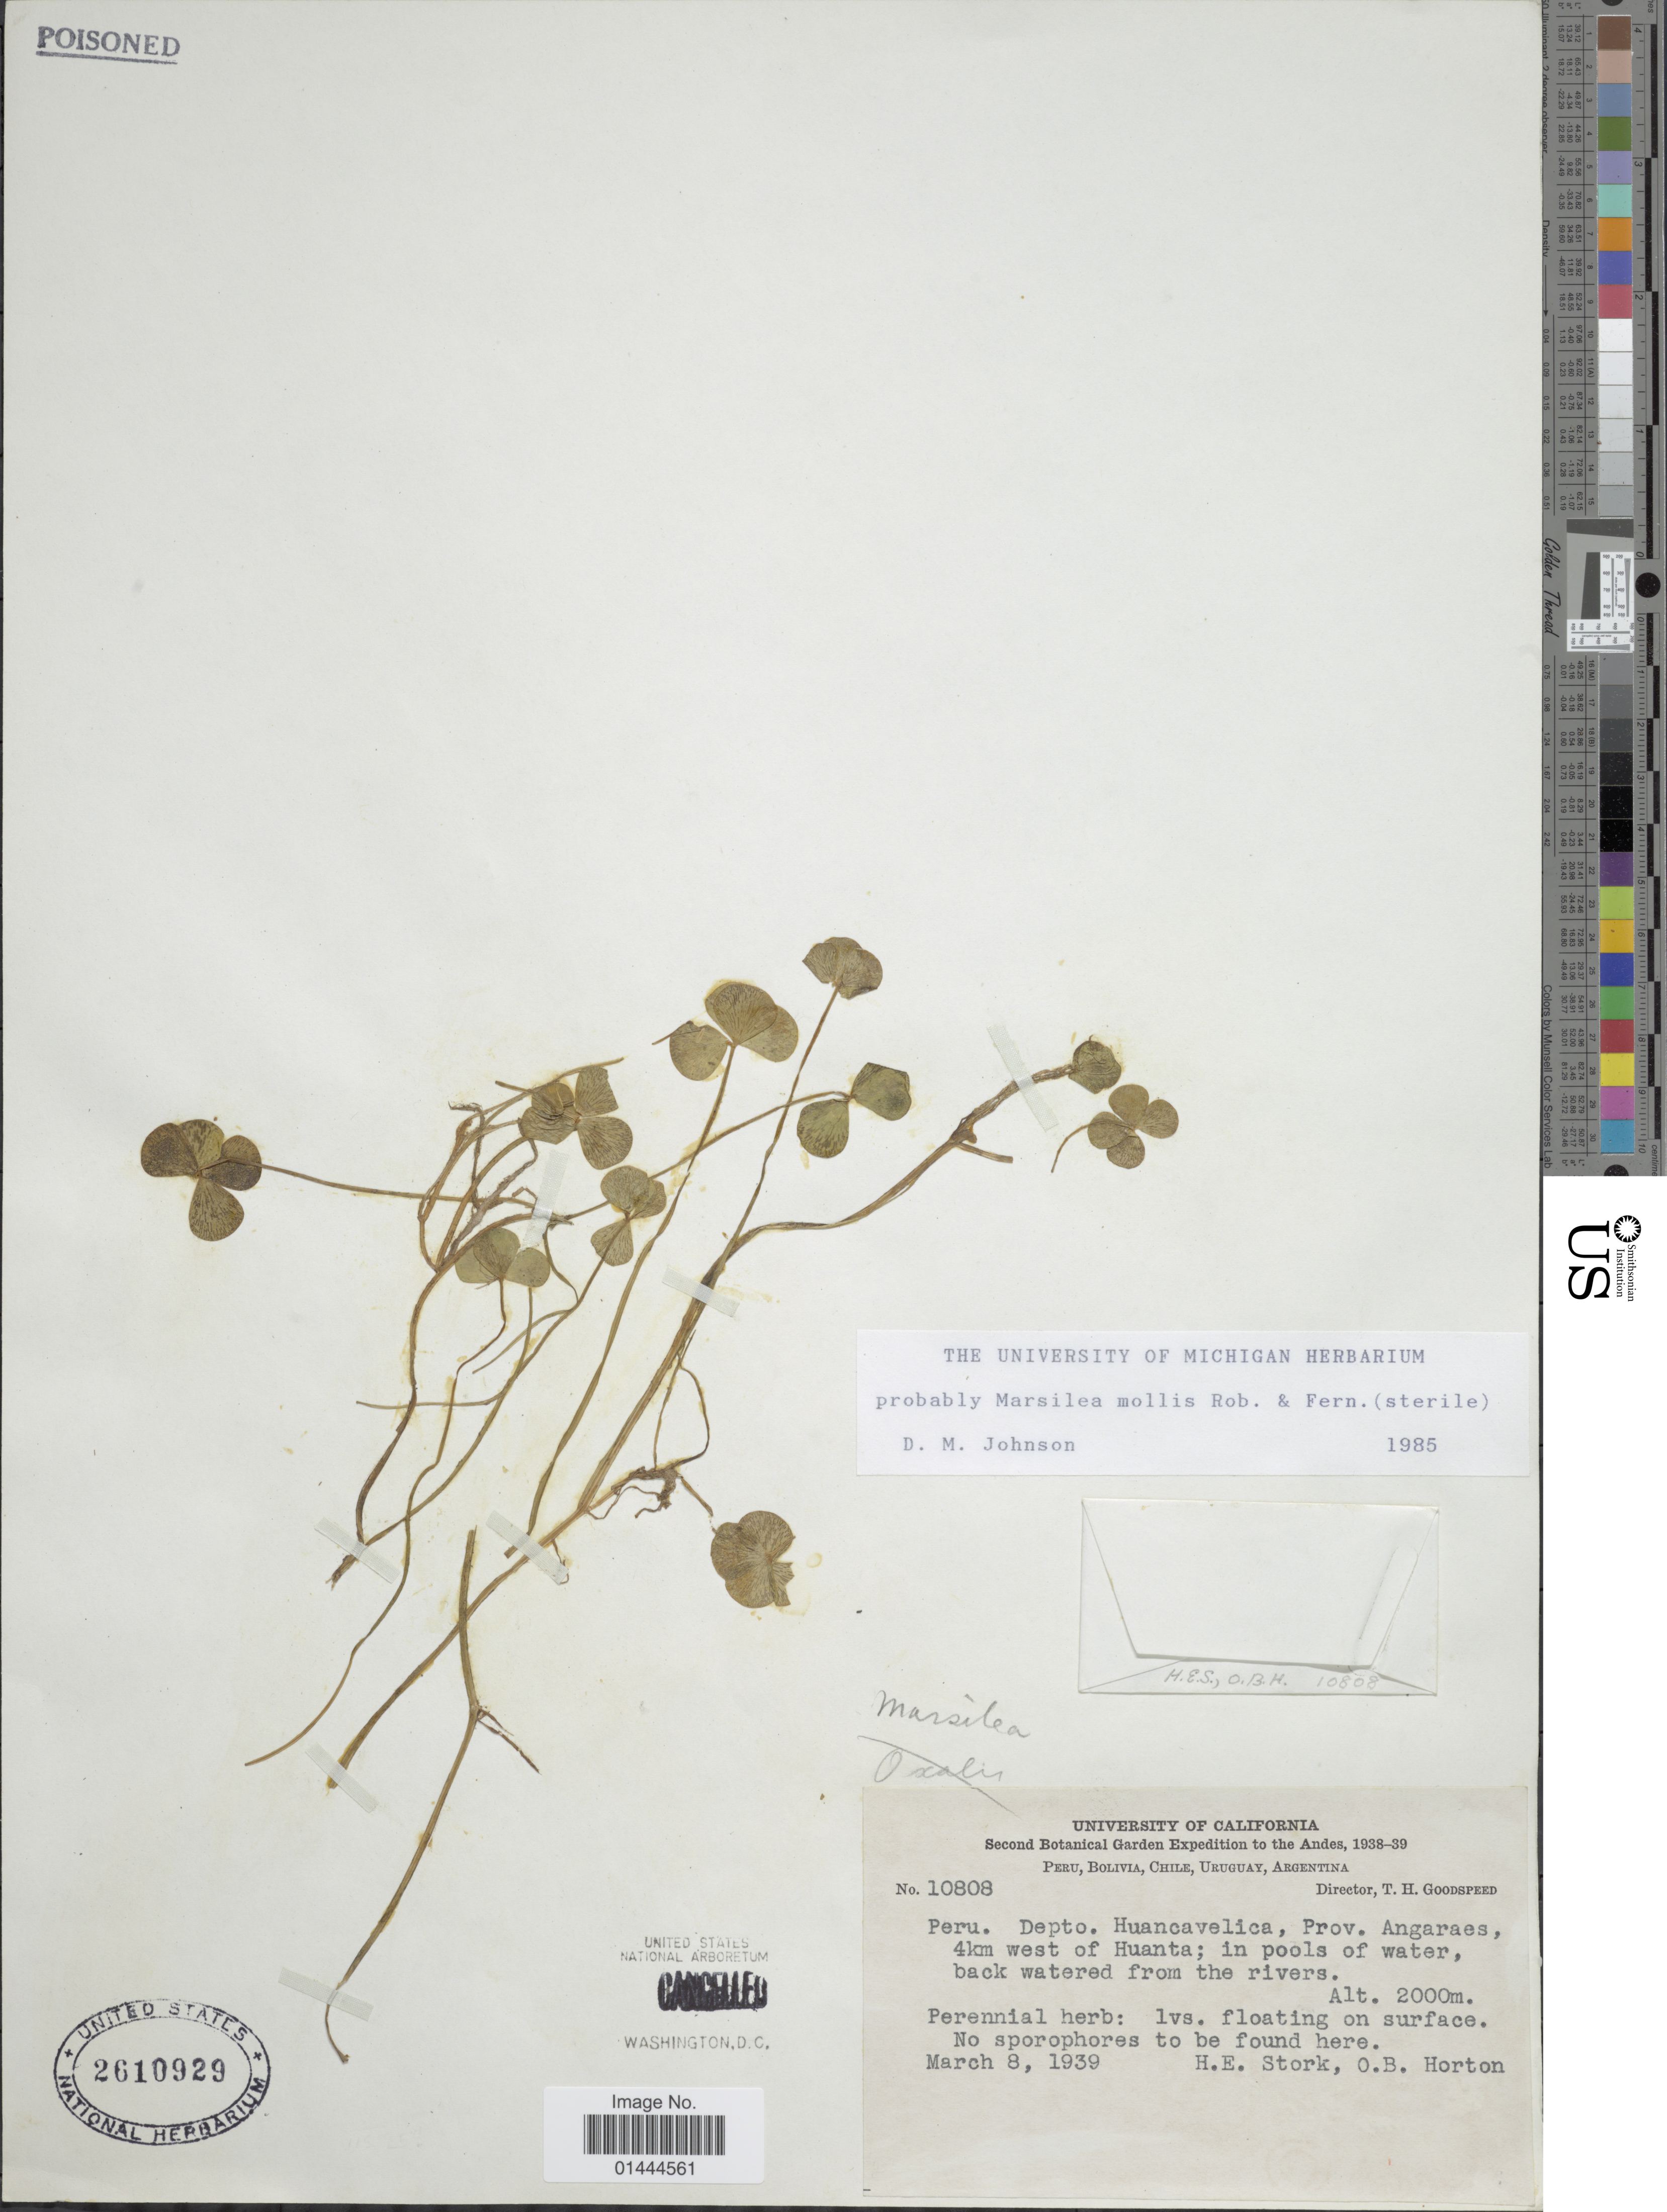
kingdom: Plantae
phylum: Tracheophyta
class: Polypodiopsida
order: Salviniales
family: Marsileaceae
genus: Marsilea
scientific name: Marsilea mollis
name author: B.L. Rob. & Fernald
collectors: H. E. Stork & O. B. Horton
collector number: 10808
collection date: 1939-03-08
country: Peru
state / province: Huancavelica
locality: Prov. Angaraes, 4 km west of Huanta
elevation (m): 2000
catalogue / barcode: US 2610929